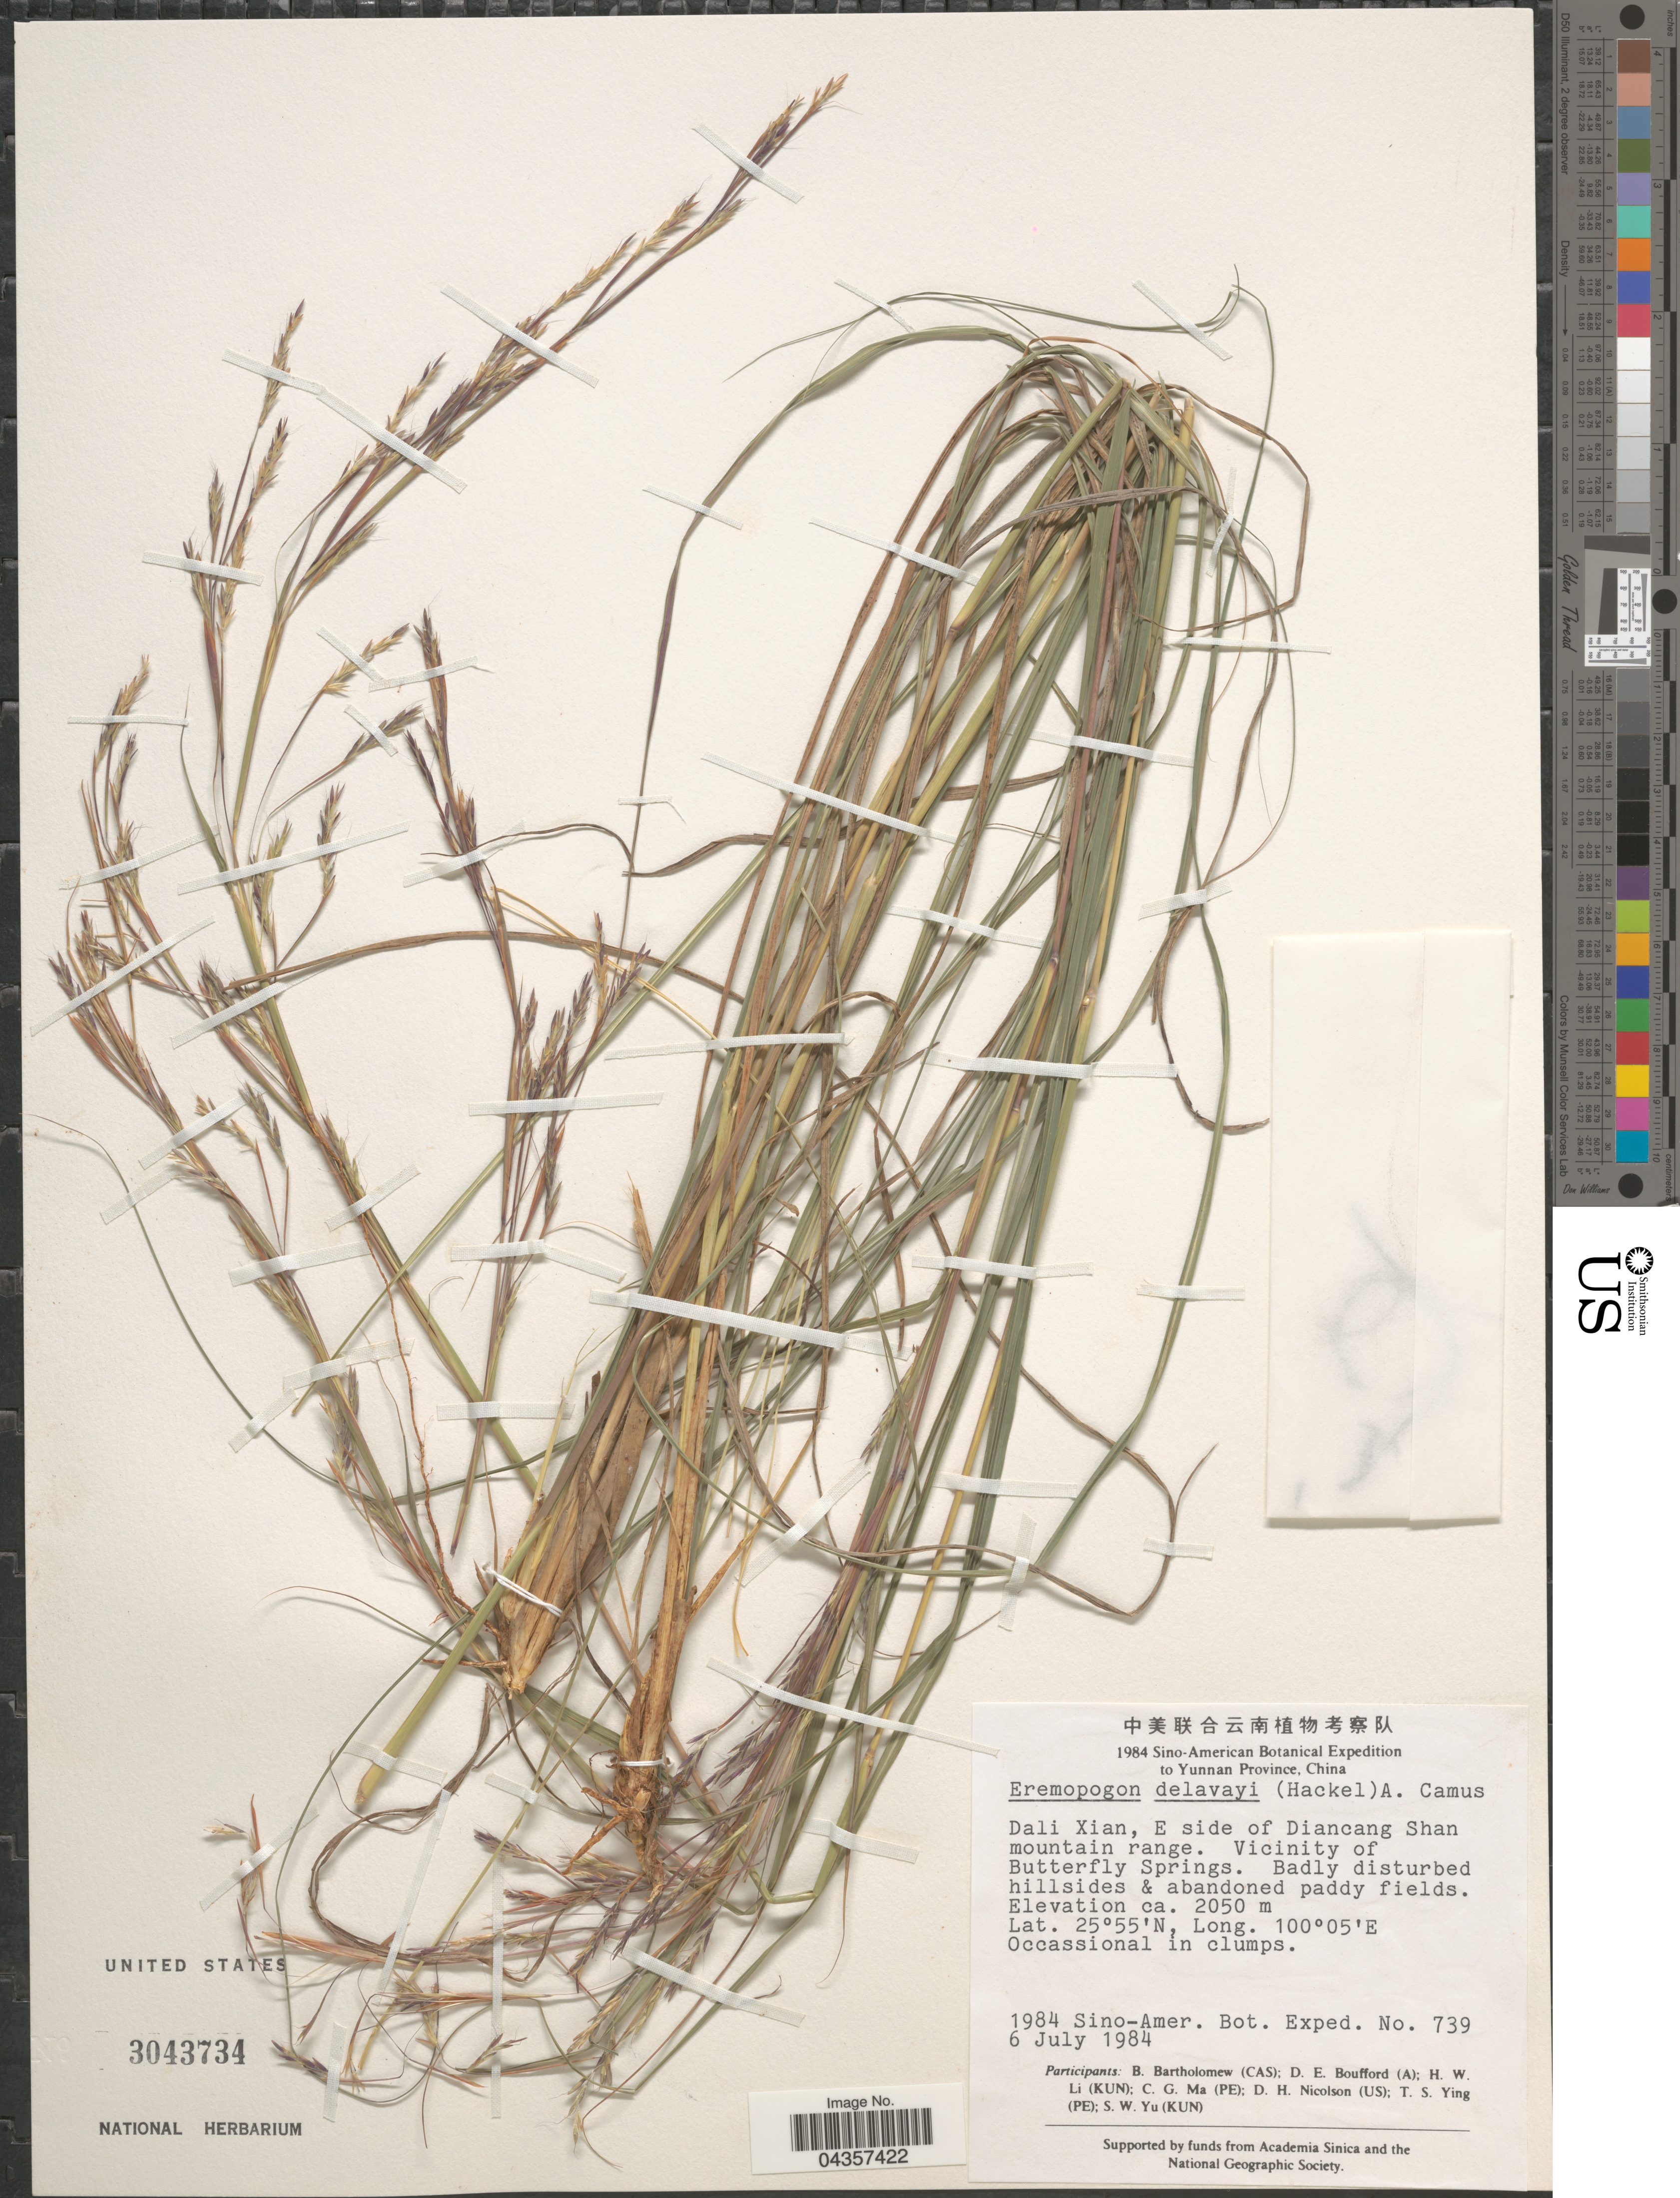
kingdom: Plantae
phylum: Tracheophyta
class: Liliopsida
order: Poales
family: Poaceae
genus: Schizachyrium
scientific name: Schizachyrium delavayi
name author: (Hack.) Bor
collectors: B. Bartholomew, D. E. Boufford, H. W. Li, C. Ma & et al.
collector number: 739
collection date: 1984-07-06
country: China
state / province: Yunnan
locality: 1984 Sino-American Botanical Expedition to Yunnan Province. Dali Xian, E side of Diancang Shan mountain range. Vicinity of Butterfly Springs.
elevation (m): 2050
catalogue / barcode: US 3043734